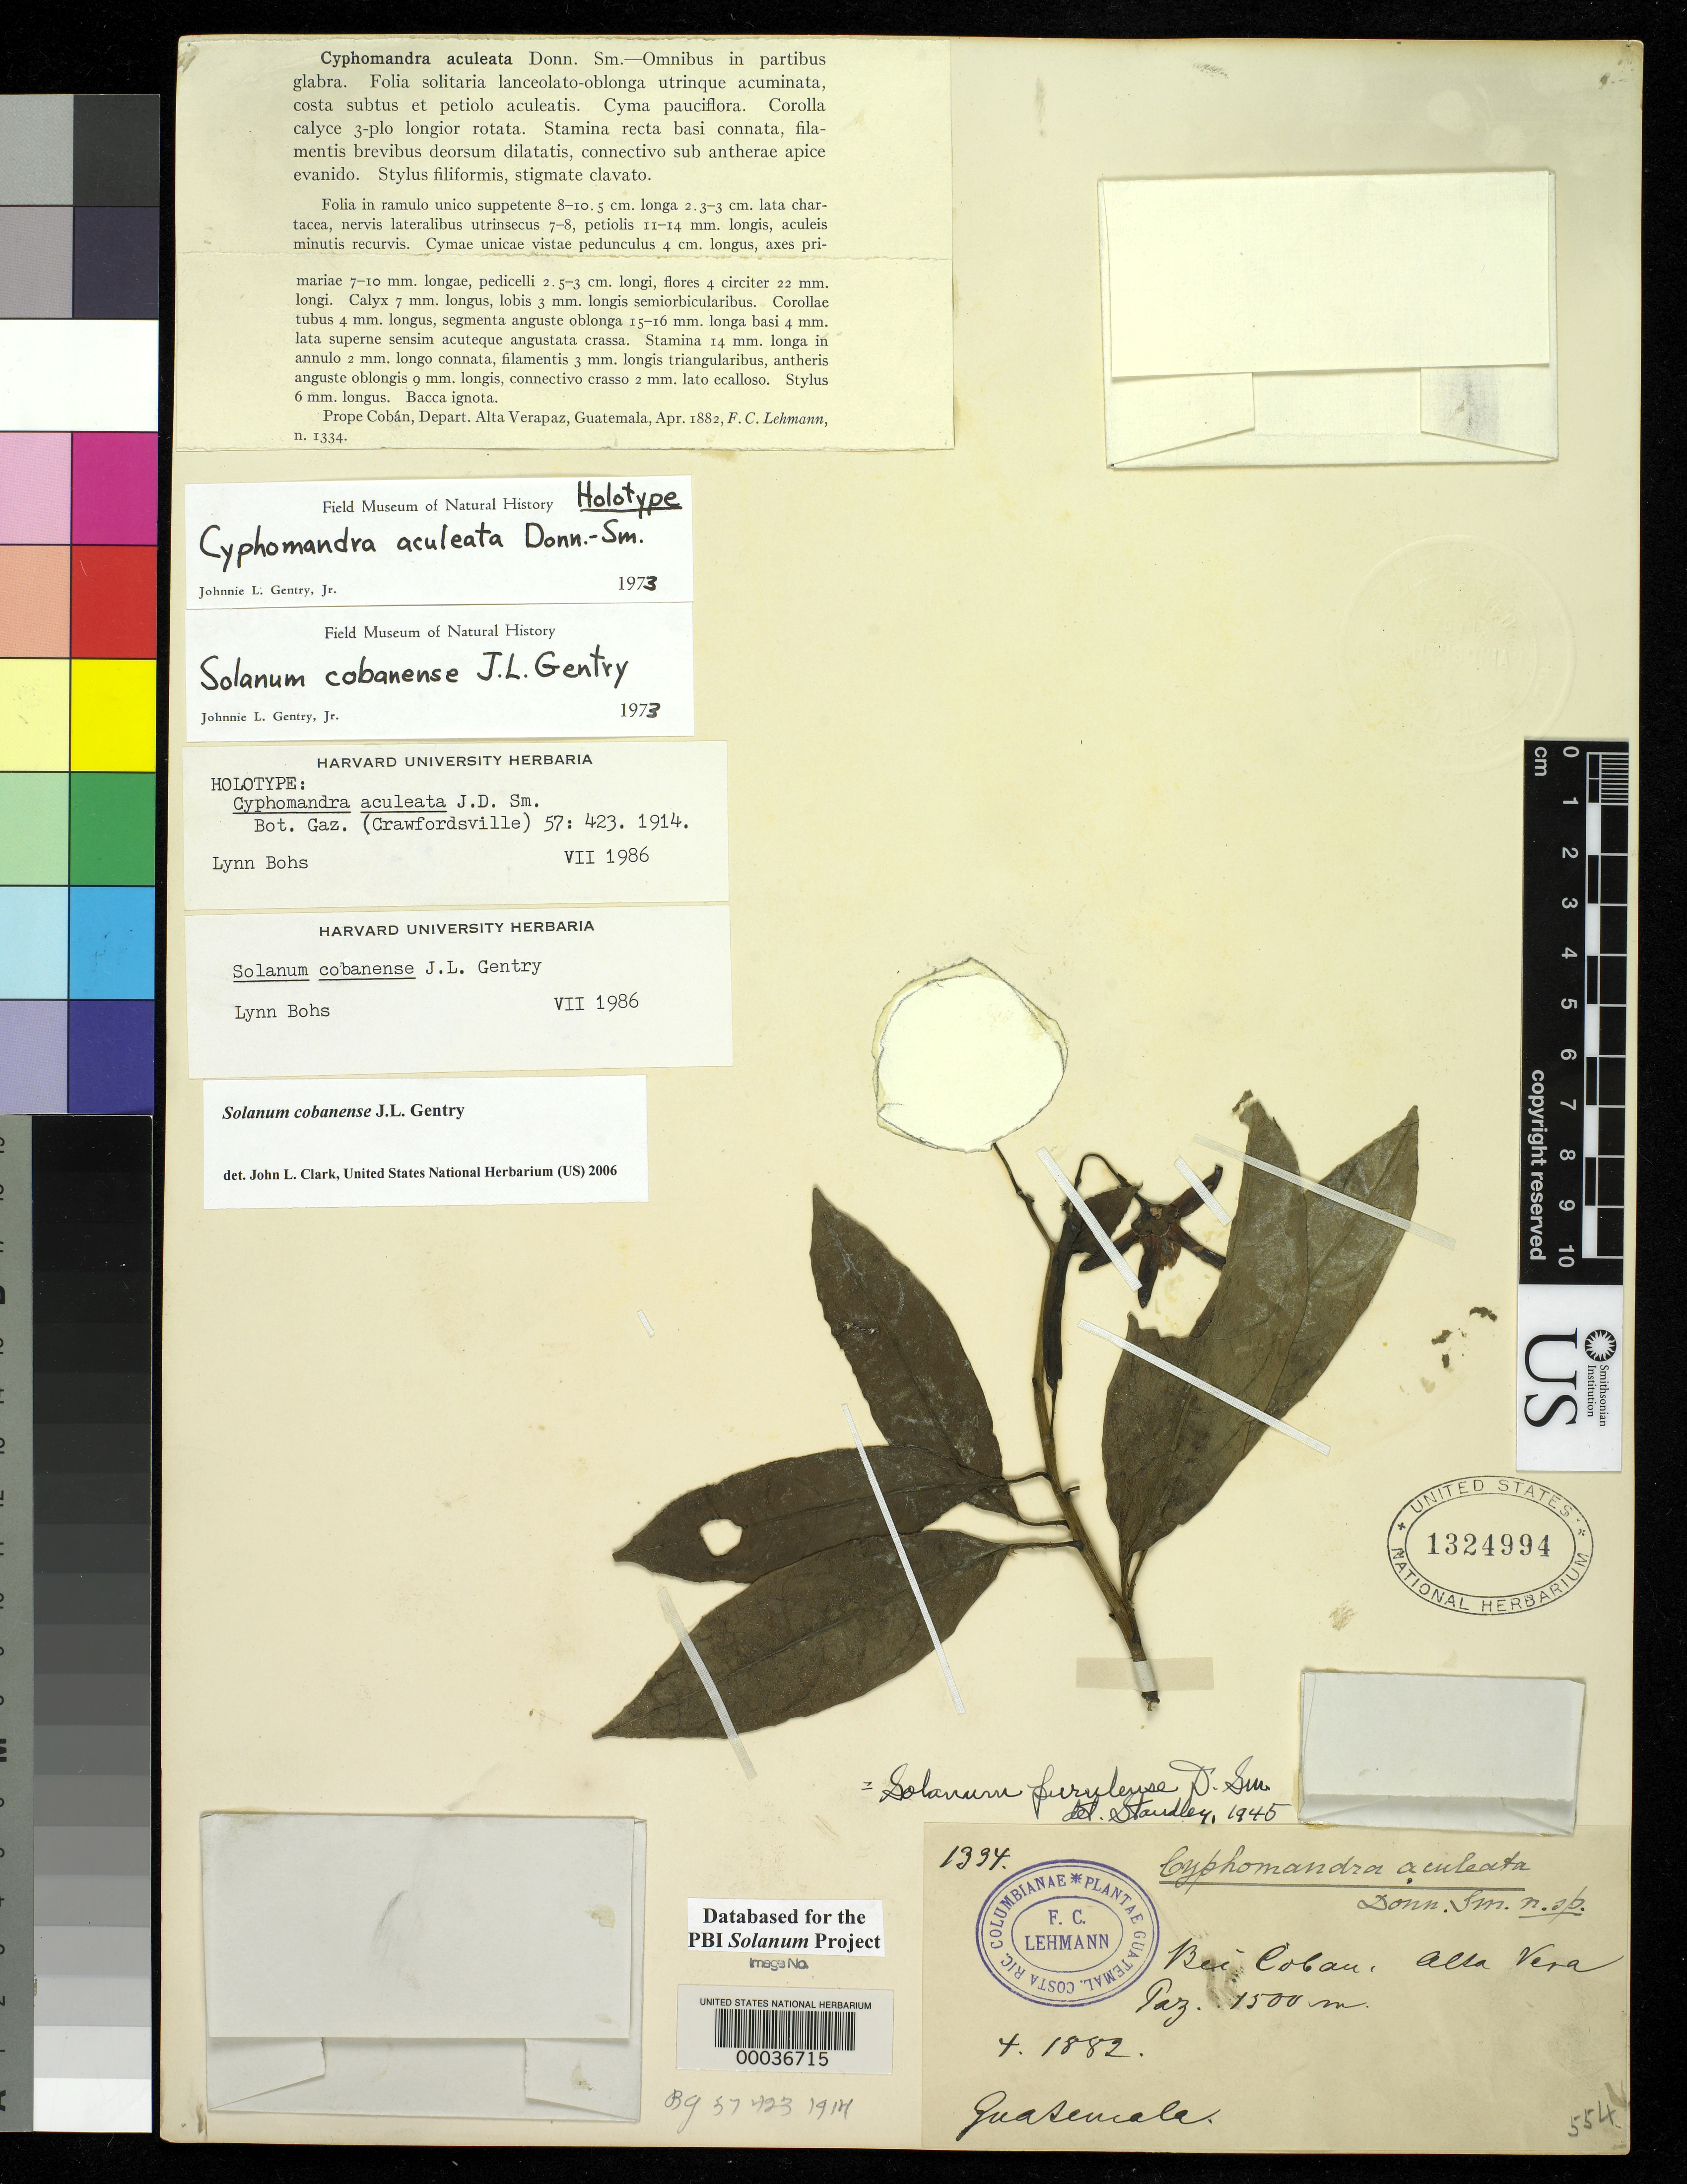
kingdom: Plantae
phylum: Tracheophyta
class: Magnoliopsida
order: Solanales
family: Solanaceae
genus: Cyphomandra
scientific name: Cyphomandra aculeata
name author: Donn. Sm.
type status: Holotype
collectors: F. C. Lehmann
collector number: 1334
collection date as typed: Apr 1882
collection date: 1882-04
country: Guatemala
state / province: Alta Verapaz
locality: Bei Cobán.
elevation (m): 1500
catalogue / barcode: US 1324994